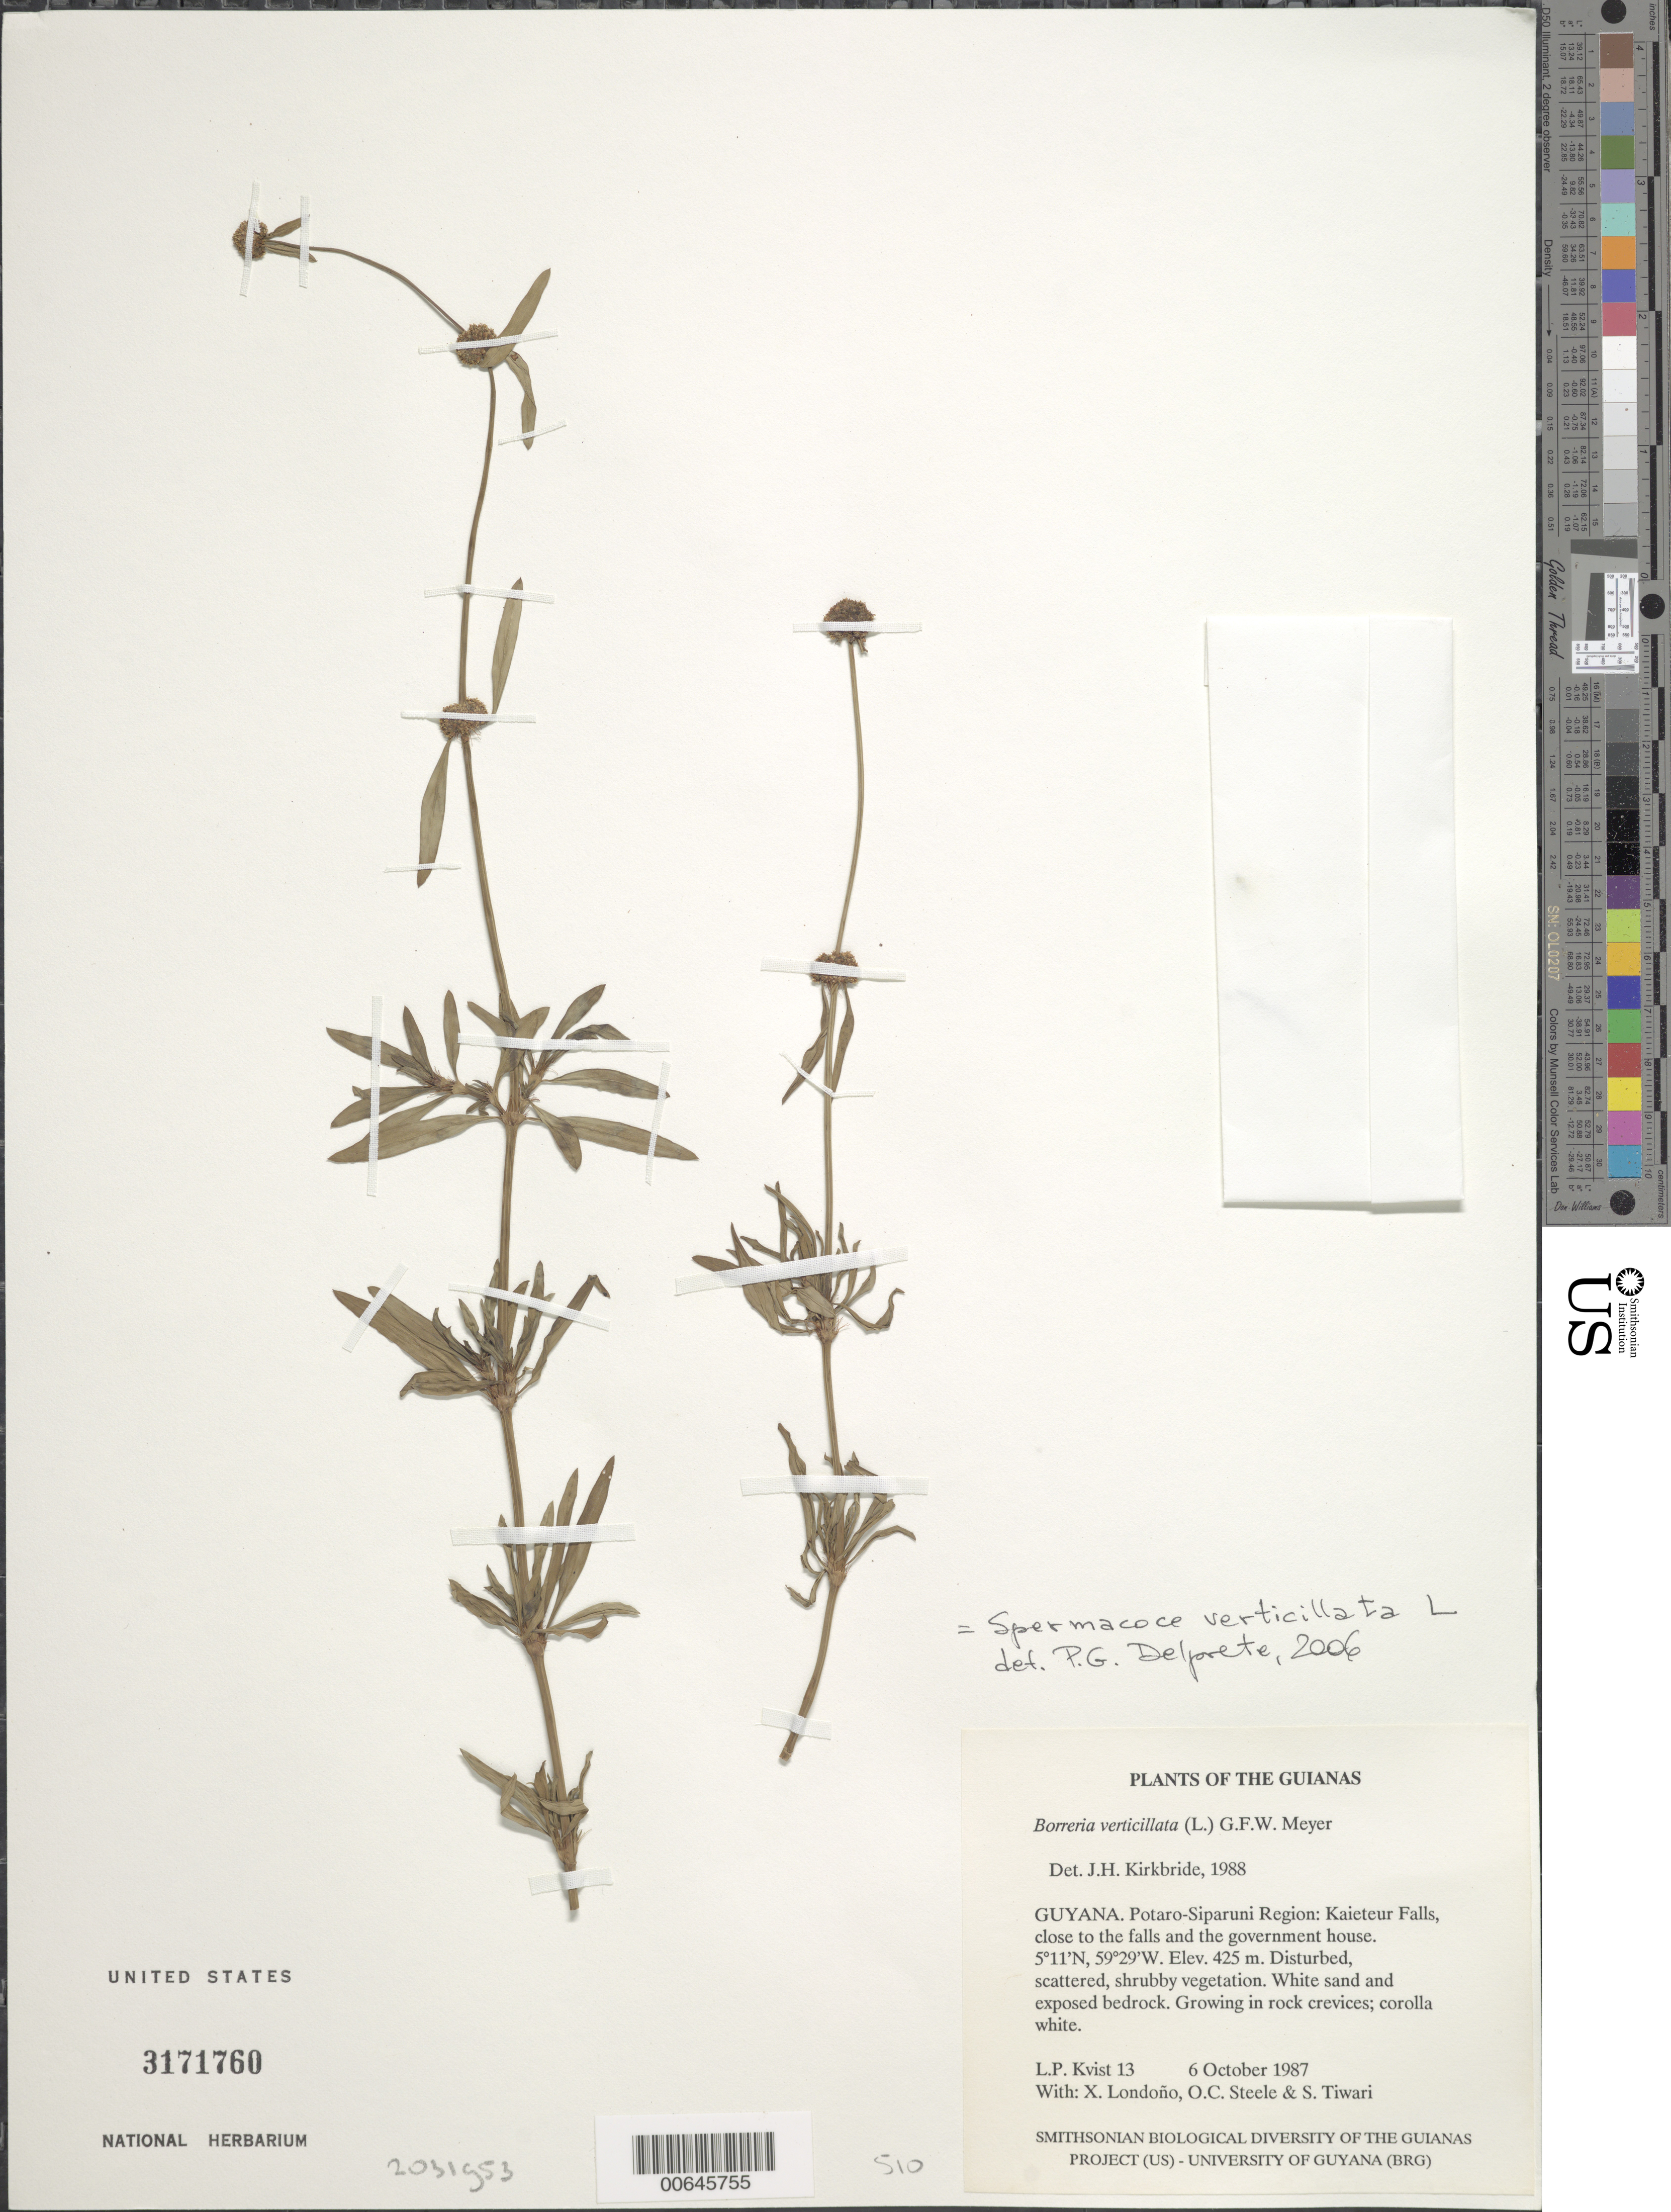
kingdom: Plantae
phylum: Tracheophyta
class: Magnoliopsida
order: Gentianales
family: Rubiaceae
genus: Spermacoce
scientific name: Spermacoce verticillata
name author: L.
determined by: Delprete, P. G., Herb. de Guyane Cay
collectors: L. P. Kvist, X. Londoño, O. C. Steele & S. Tiwari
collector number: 13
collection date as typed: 6 October 1987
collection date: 1987-10-06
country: Guyana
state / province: Potaro-Siparuni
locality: Kaieteur Falls, close to the falls and the government house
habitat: Disturbed, scattered, shrubby vegetation. White sand and exposed bedrock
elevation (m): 425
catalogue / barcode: US 3171760